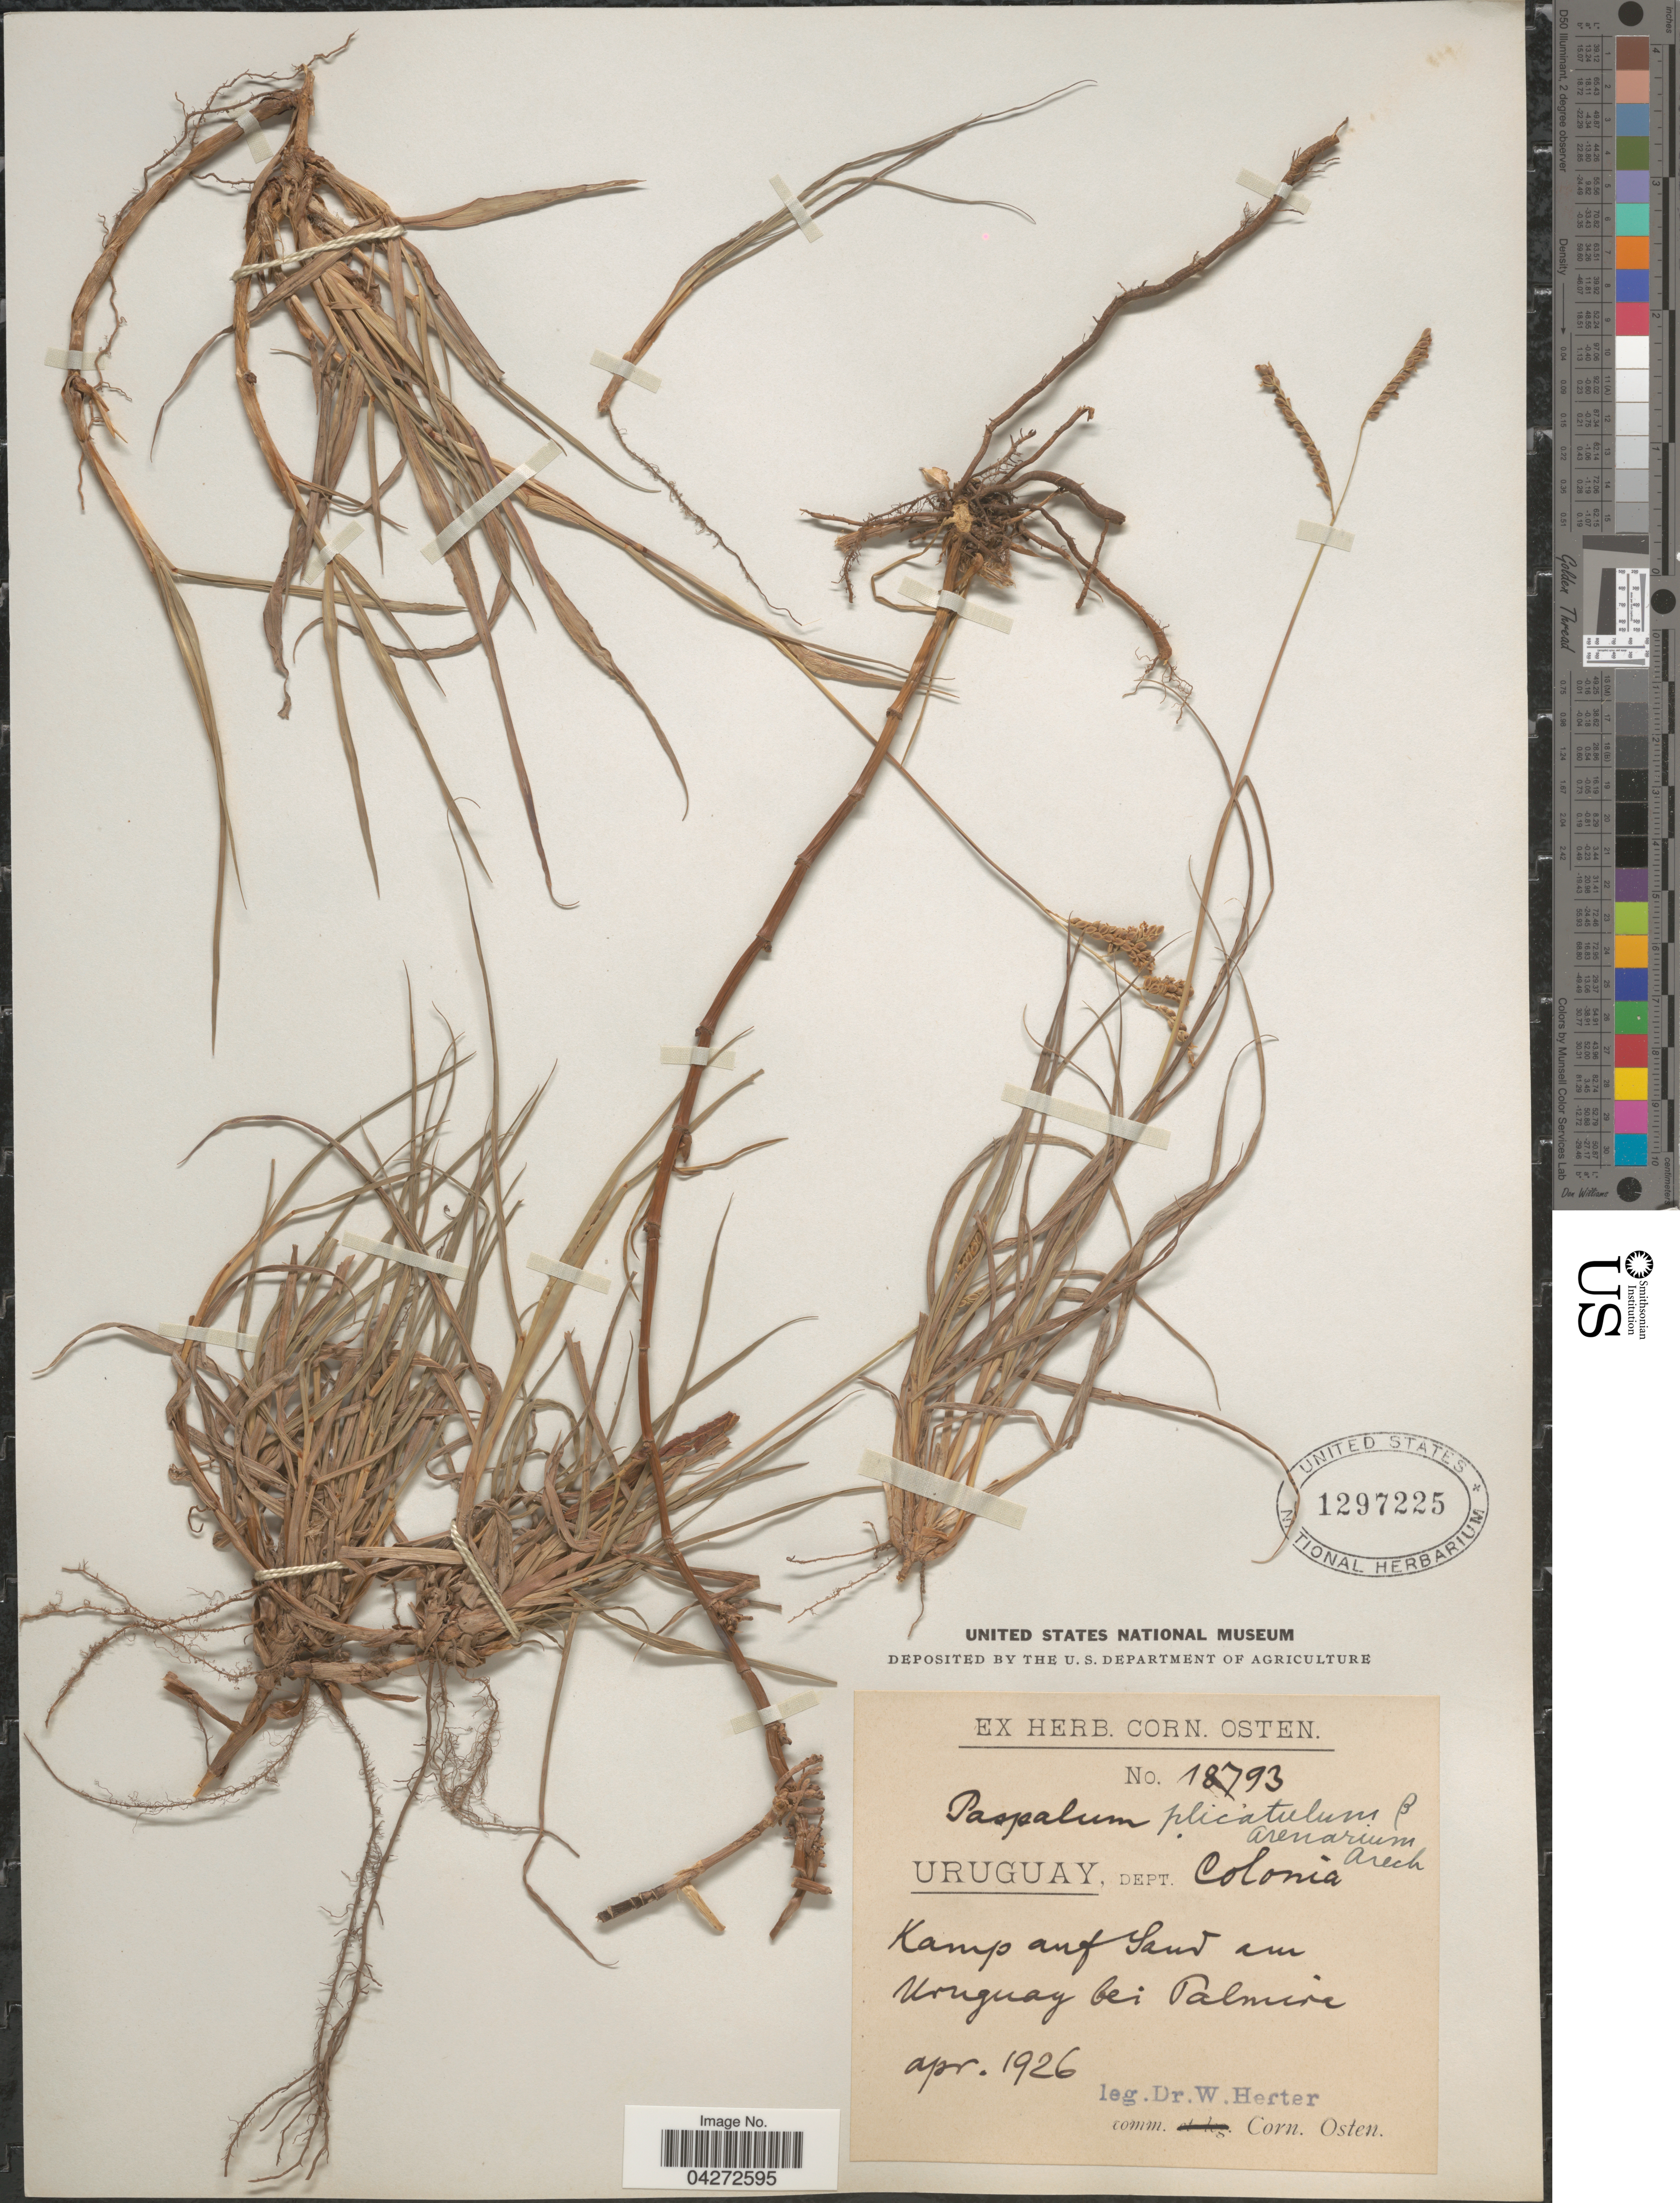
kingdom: Plantae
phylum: Tracheophyta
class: Liliopsida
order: Poales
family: Poaceae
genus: Paspalum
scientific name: Paspalum nicorae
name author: Parodi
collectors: W. G. Herter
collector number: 18793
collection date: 1926-04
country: Uruguay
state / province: Colonia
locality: Dept. Colonia. Kamp auf Sand am Uruguay bei Palmira.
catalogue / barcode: US 1297225